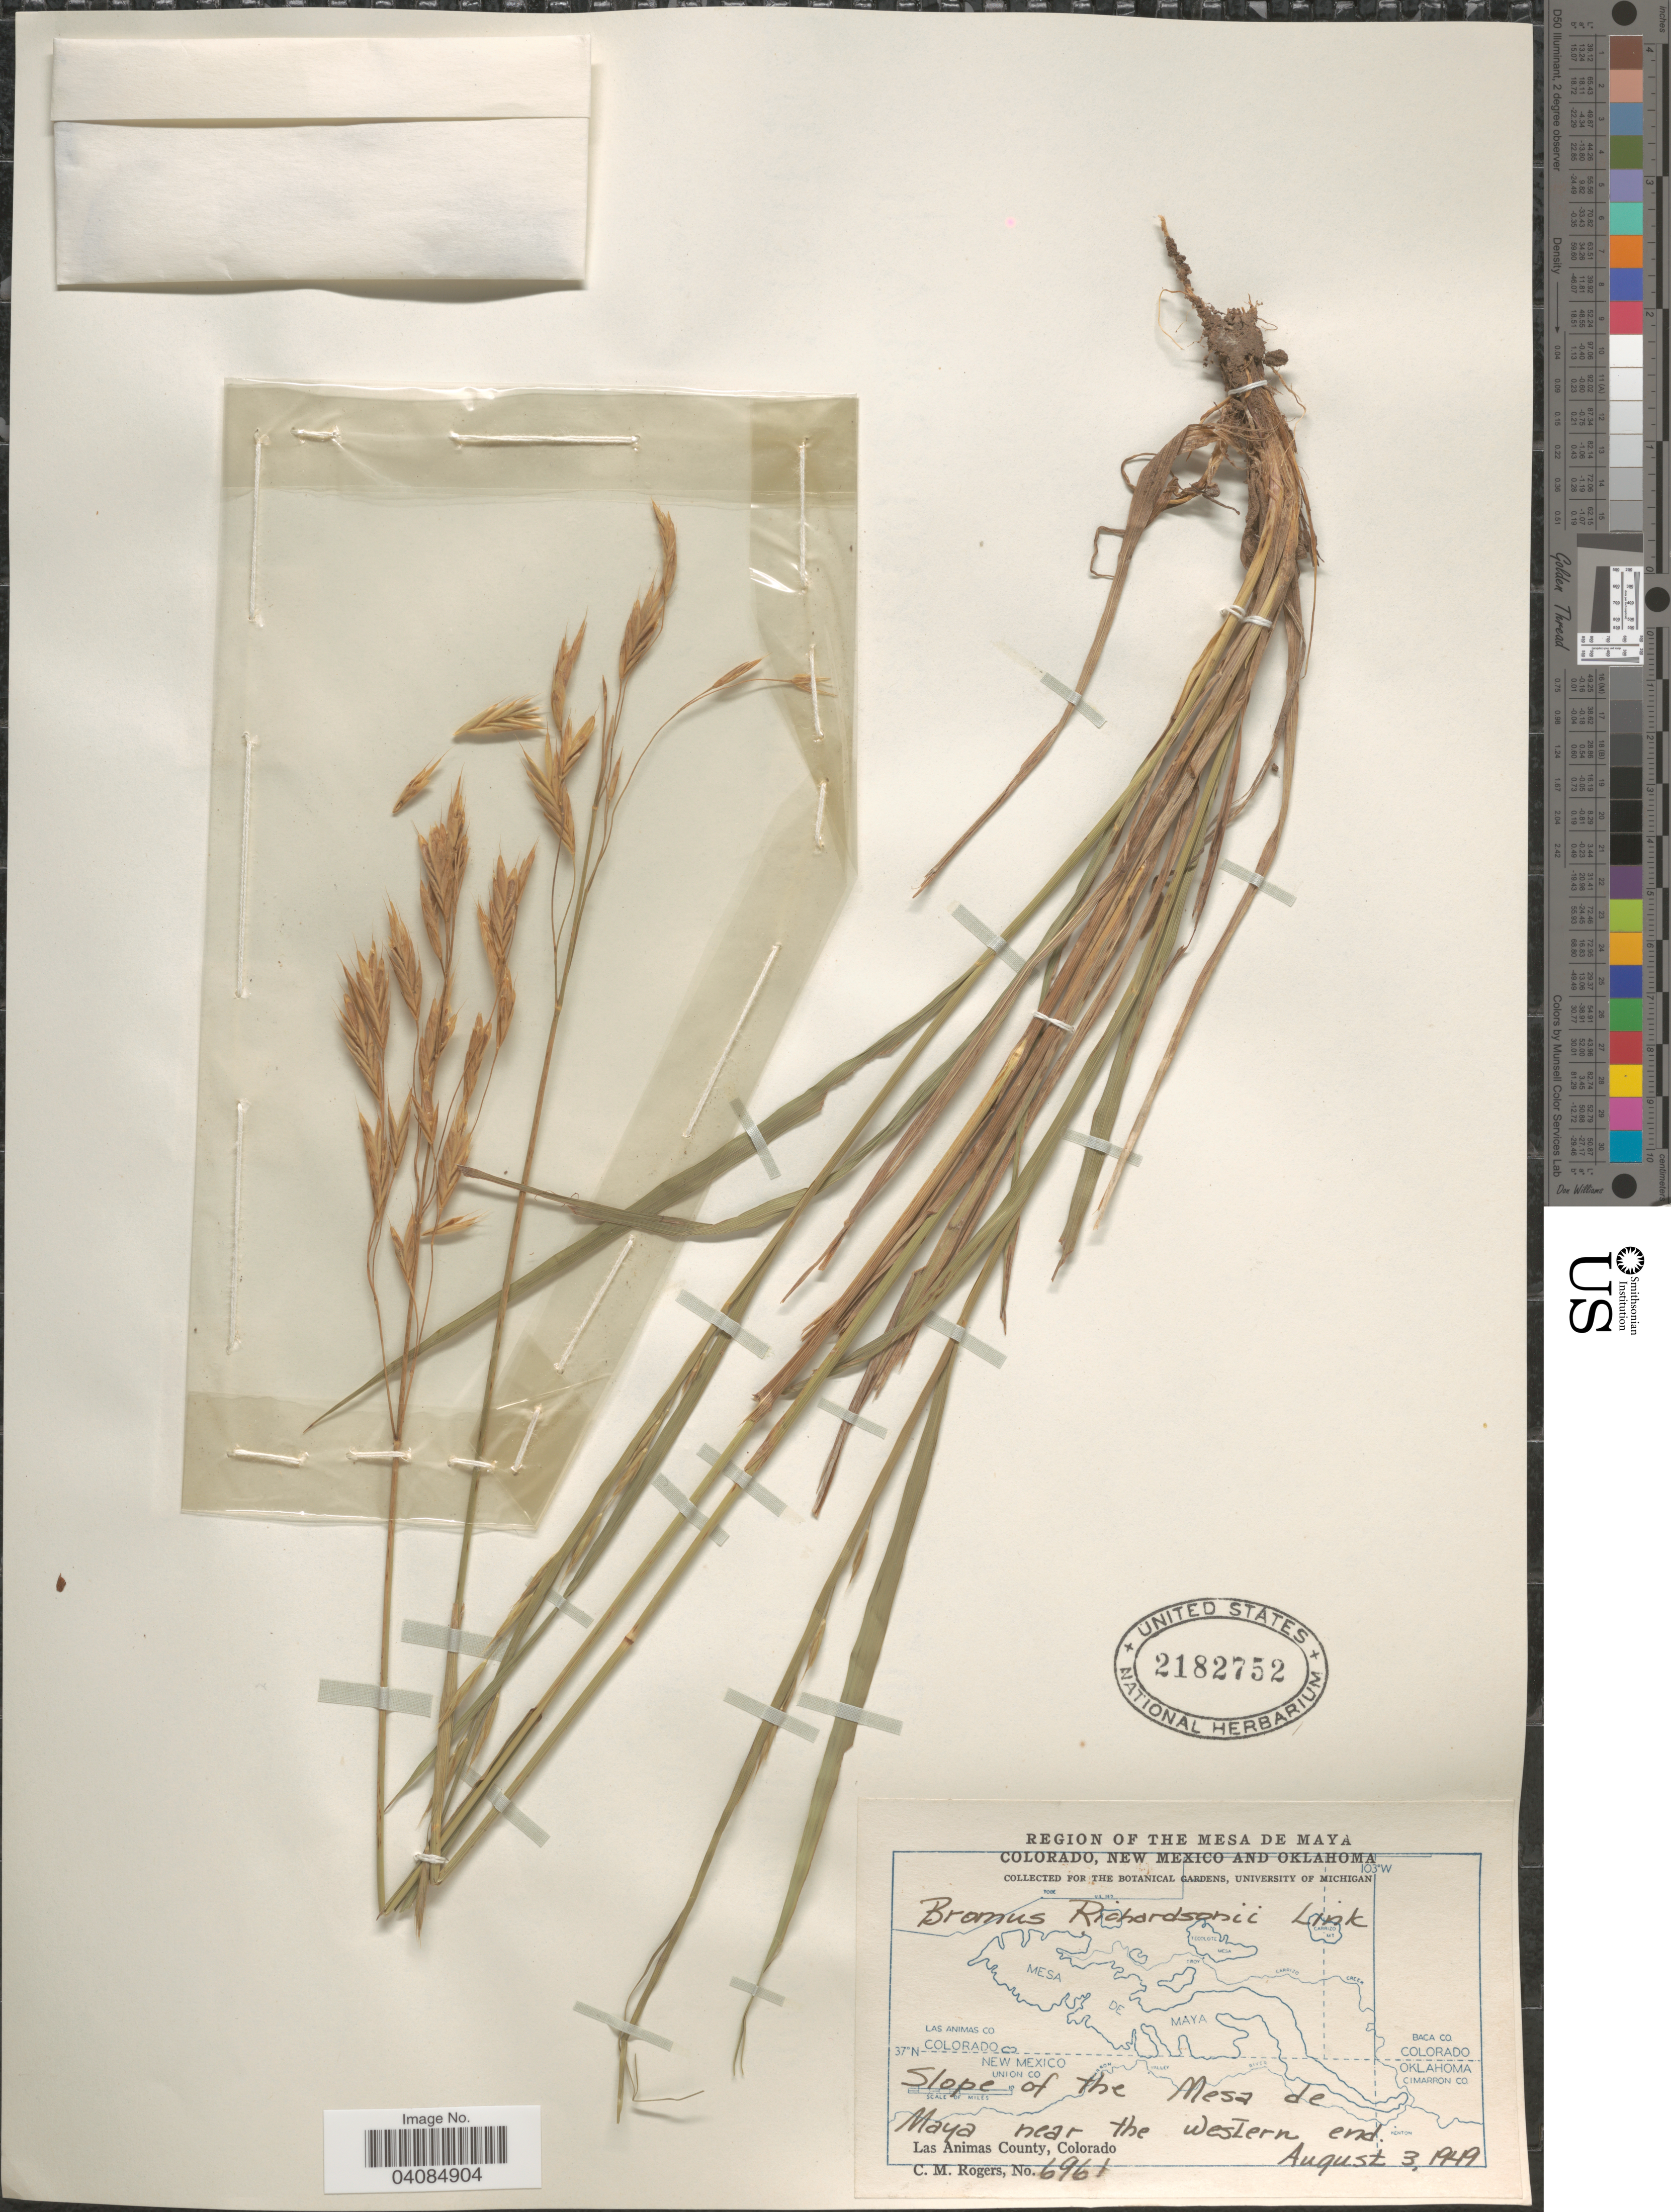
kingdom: Plantae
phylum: Tracheophyta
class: Liliopsida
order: Poales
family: Poaceae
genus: Bromus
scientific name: Bromus racemosus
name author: L.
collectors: C. M. Rogers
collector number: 6961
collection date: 1949-08-03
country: United States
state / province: Colorado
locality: Region of The Mesa de Maya. Slope of the Mesa de Maya near the Western end. Las Animas County.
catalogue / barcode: US 2182752